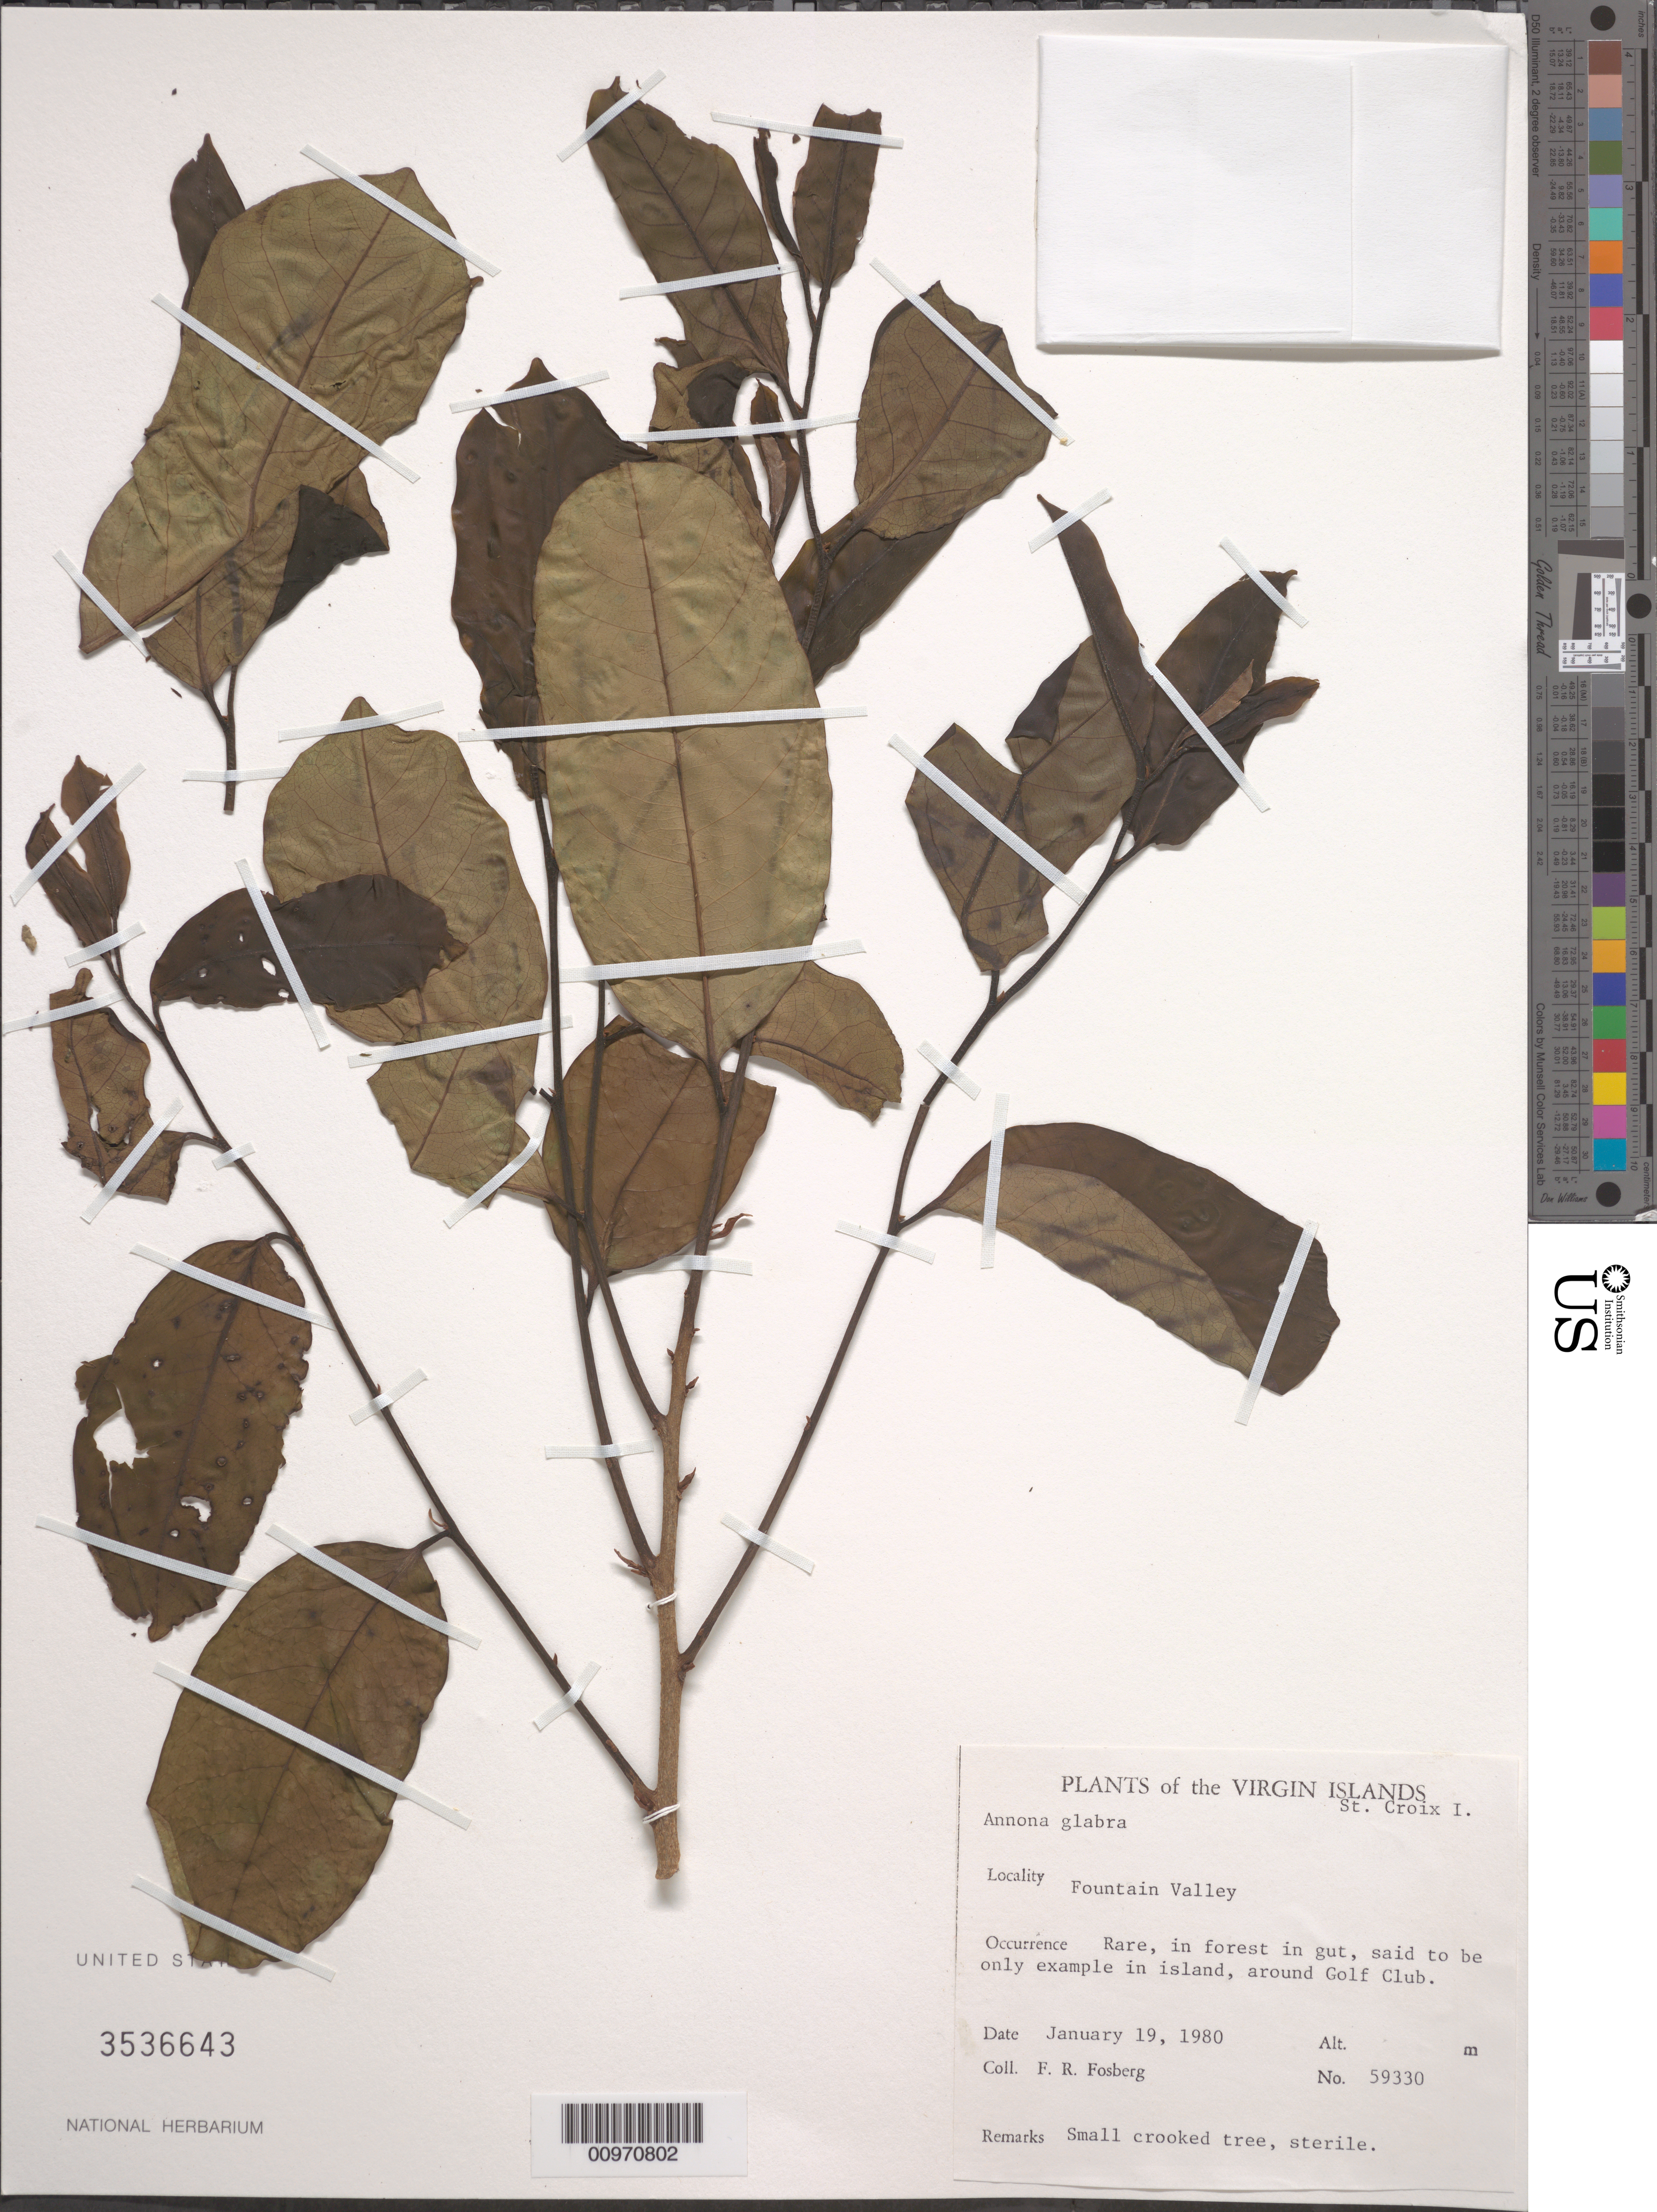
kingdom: Plantae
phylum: Tracheophyta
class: Magnoliopsida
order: Magnoliales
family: Annonaceae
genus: Annona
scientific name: Annona glabra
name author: L.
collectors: F. R. Fosberg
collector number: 59330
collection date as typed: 19 Jan 1980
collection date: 1980-01-19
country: U.S. Virgin Islands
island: St. Croix I.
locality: Fountain Valley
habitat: Rare, in forest in gut, said to be only example in island, around Golf Club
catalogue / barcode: US 3536643